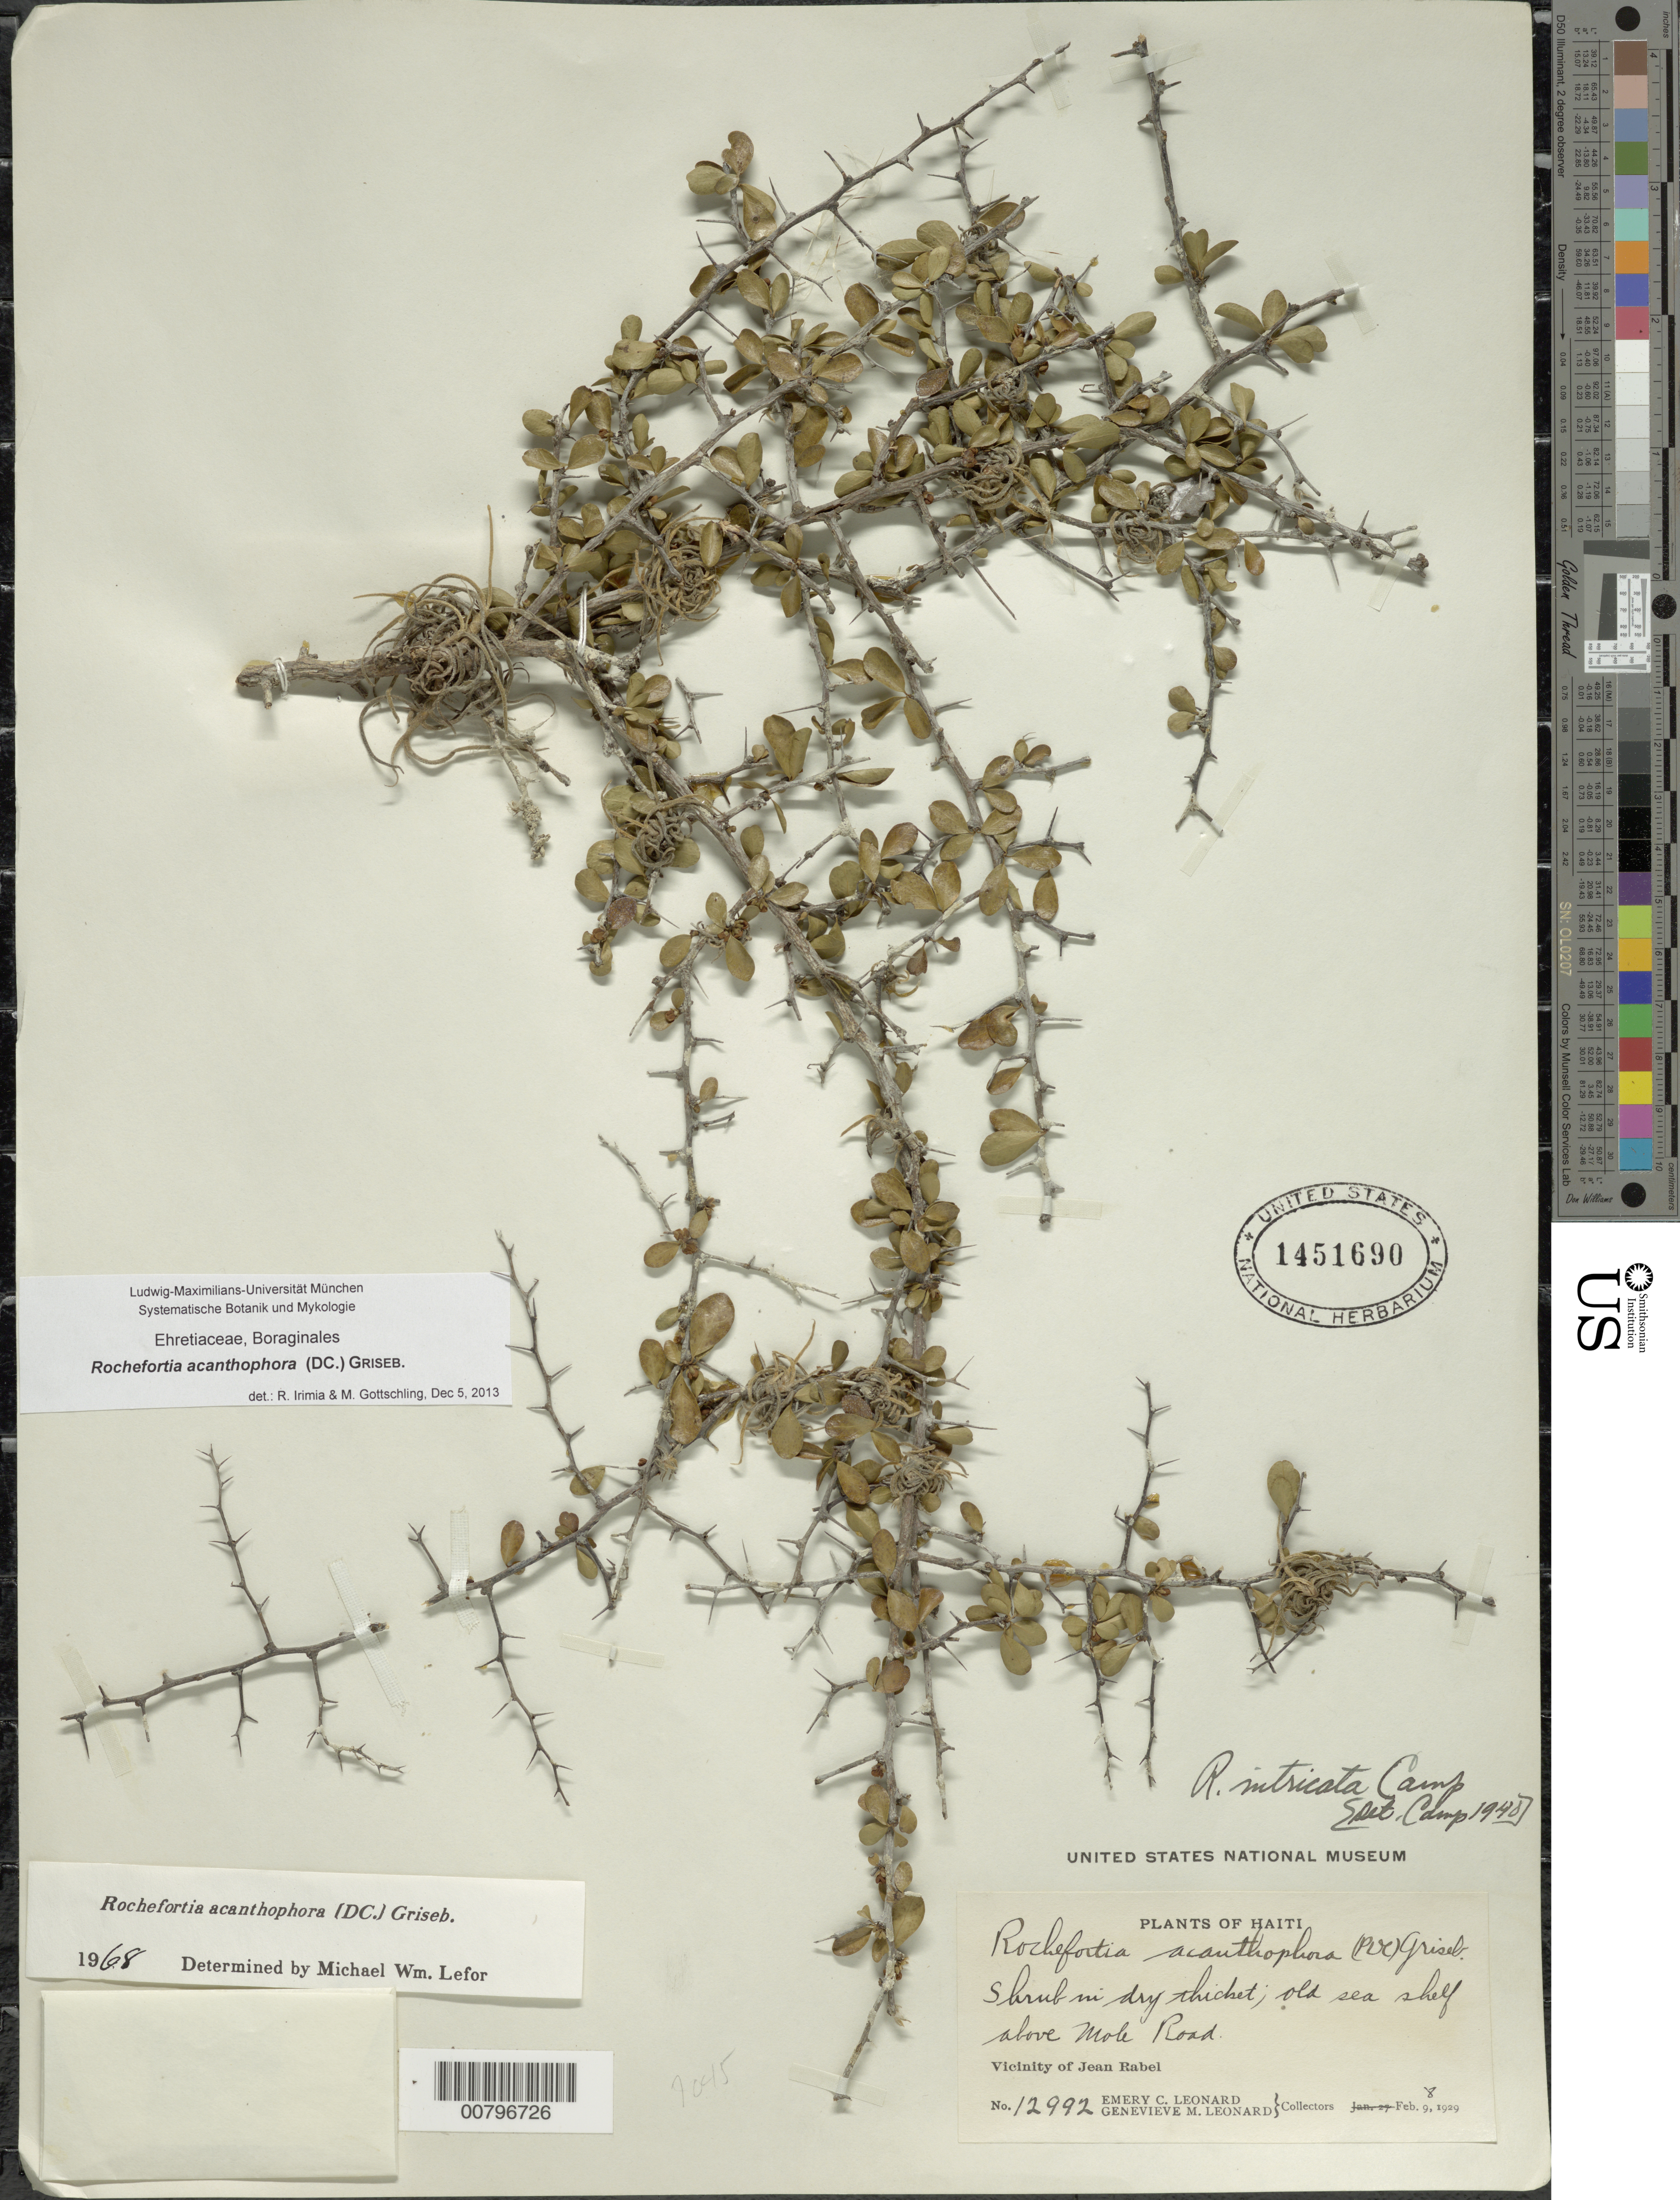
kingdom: Plantae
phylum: Tracheophyta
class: Magnoliopsida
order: Boraginales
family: Ehretiaceae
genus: Rochefortia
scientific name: Rochefortia acanthophora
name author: (DC.) Griseb.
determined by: Irimia, R.; Gottschling, M.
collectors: E. C. Leonard & G. M. Leonard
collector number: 12992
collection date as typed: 08 Feb 1929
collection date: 1929-02-08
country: Haiti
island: Hispaniola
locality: Vicinity of Jean Rabel, old sea shelf above Mole Road.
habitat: Dry thicket.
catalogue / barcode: US 1451690